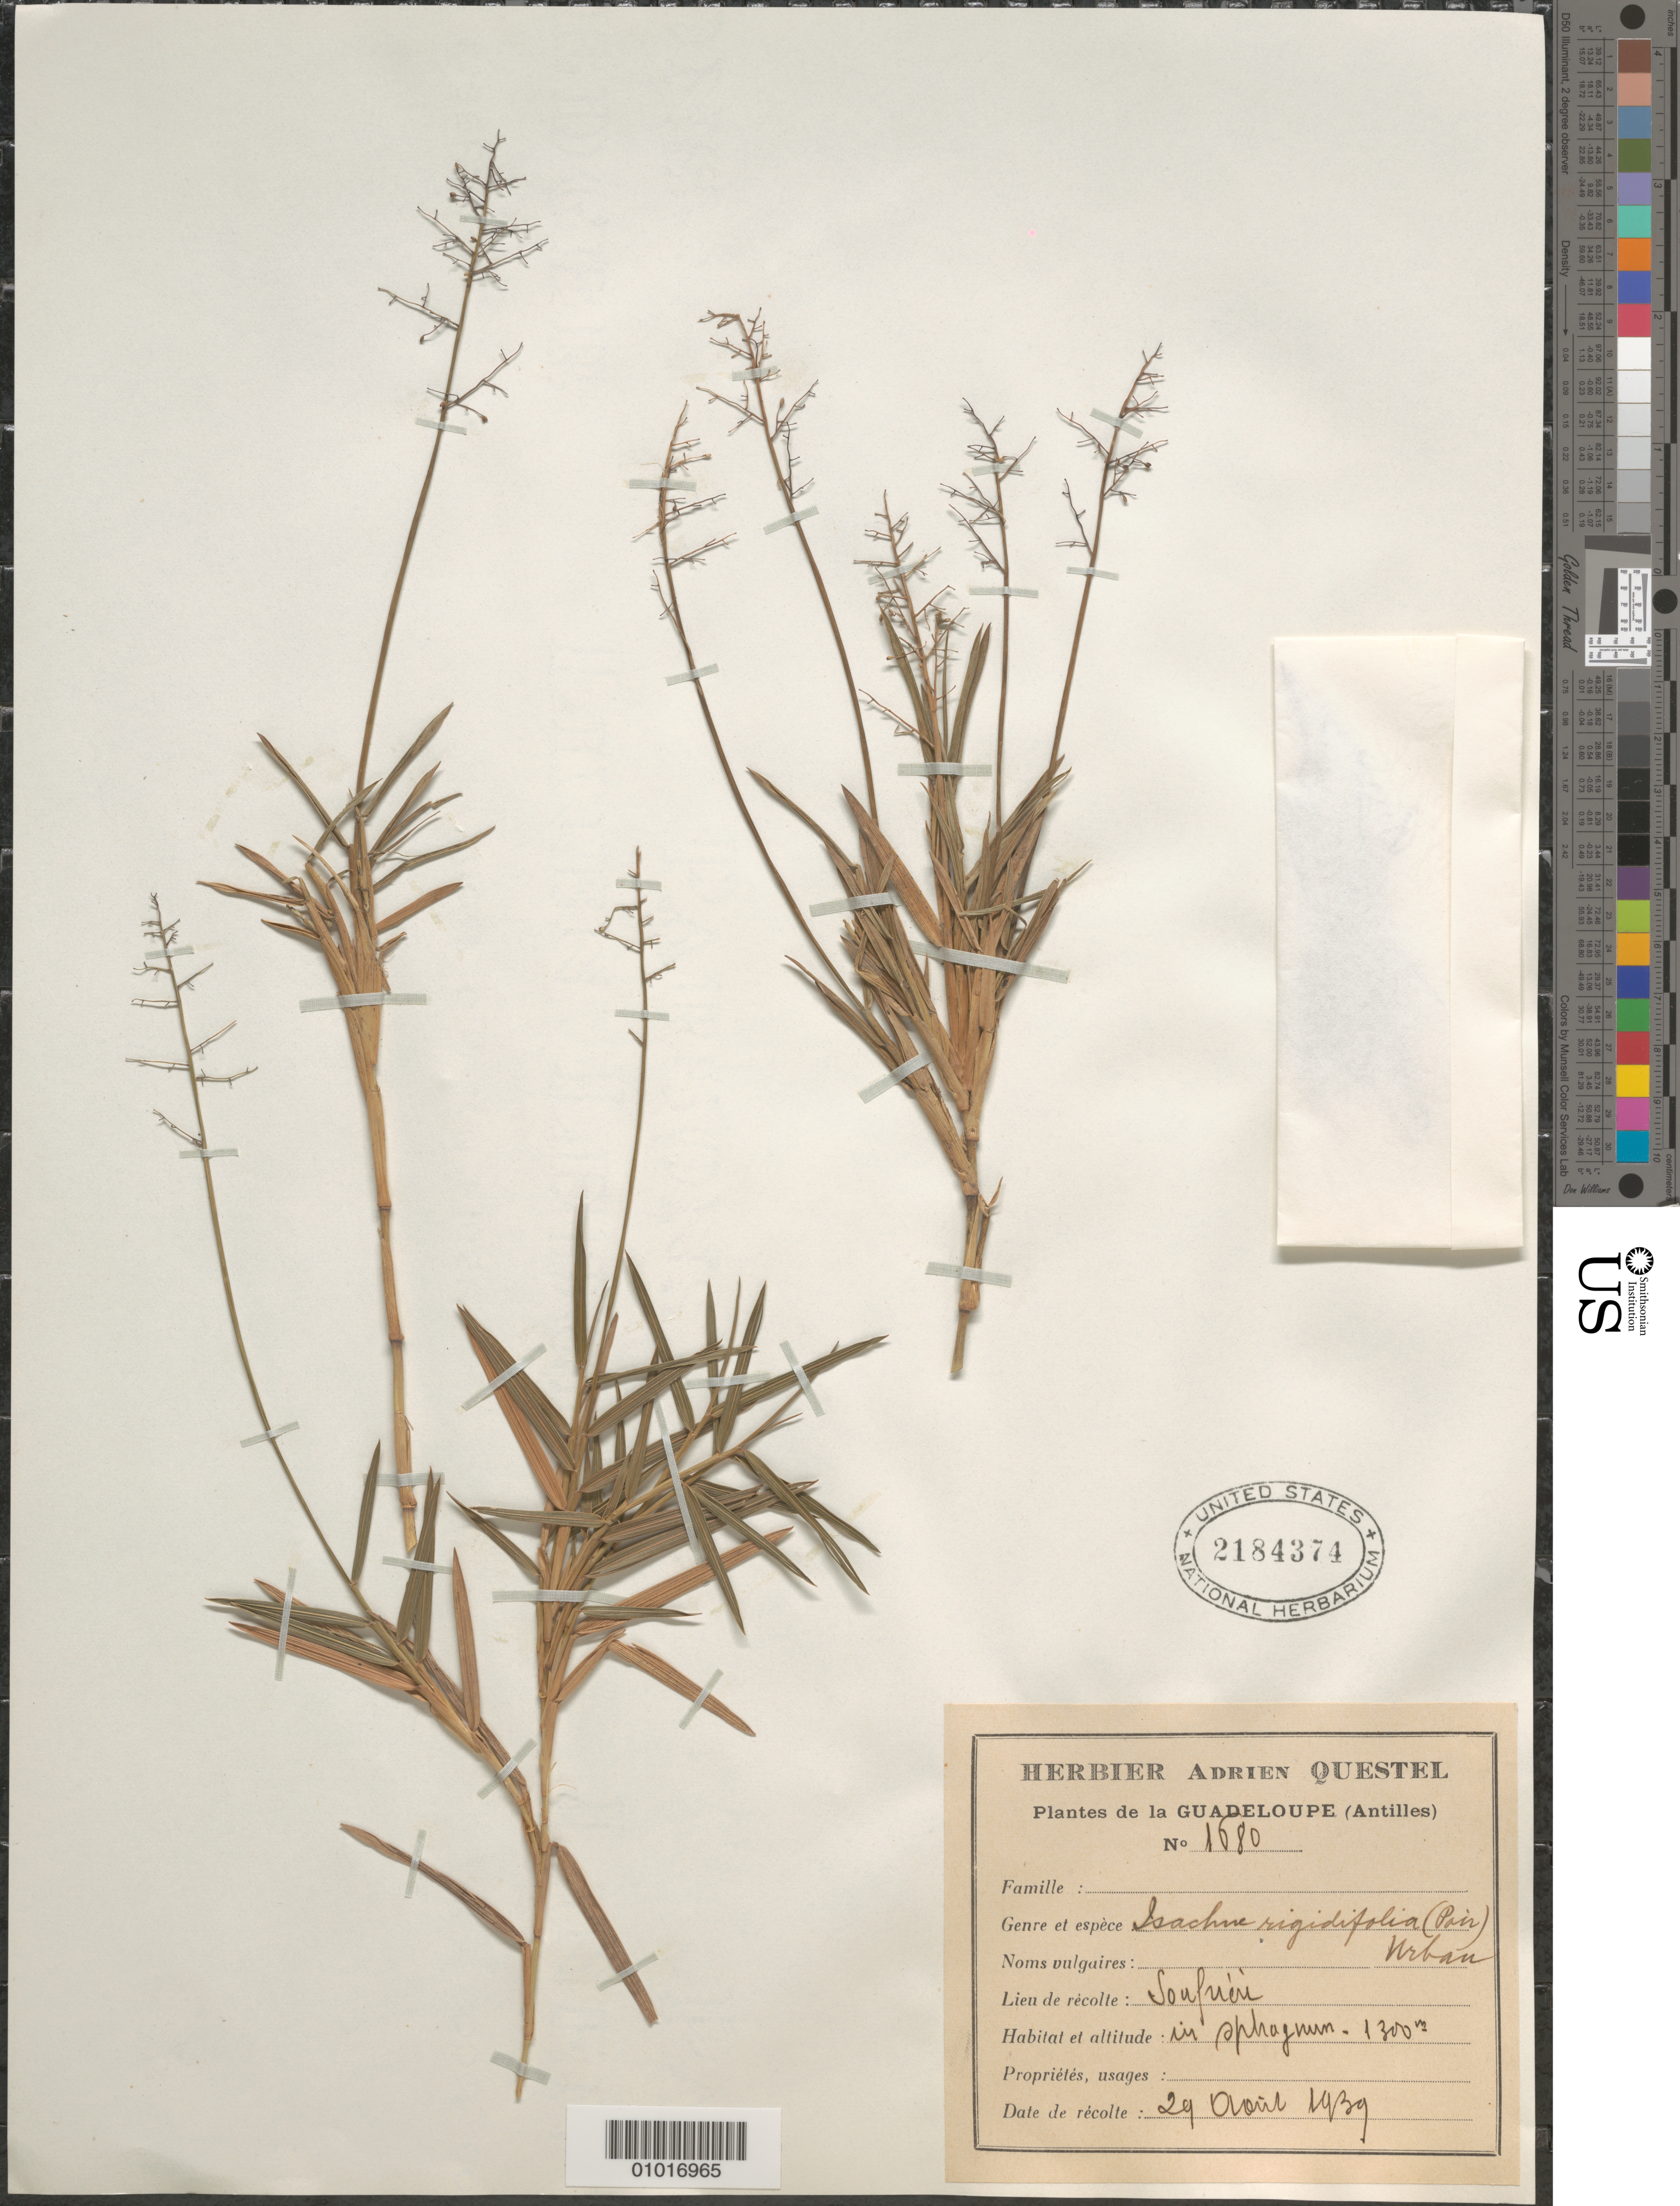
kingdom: Plantae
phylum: Tracheophyta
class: Liliopsida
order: Poales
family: Poaceae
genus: Isachne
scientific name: Isachne rigidifolia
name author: (Poir.) Urb.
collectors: A. Questel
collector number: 1680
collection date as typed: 29 Apr 1939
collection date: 1939-04-29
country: Guadeloupe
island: Basse Terre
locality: Soufrieii,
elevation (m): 1300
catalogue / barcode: US 2184374